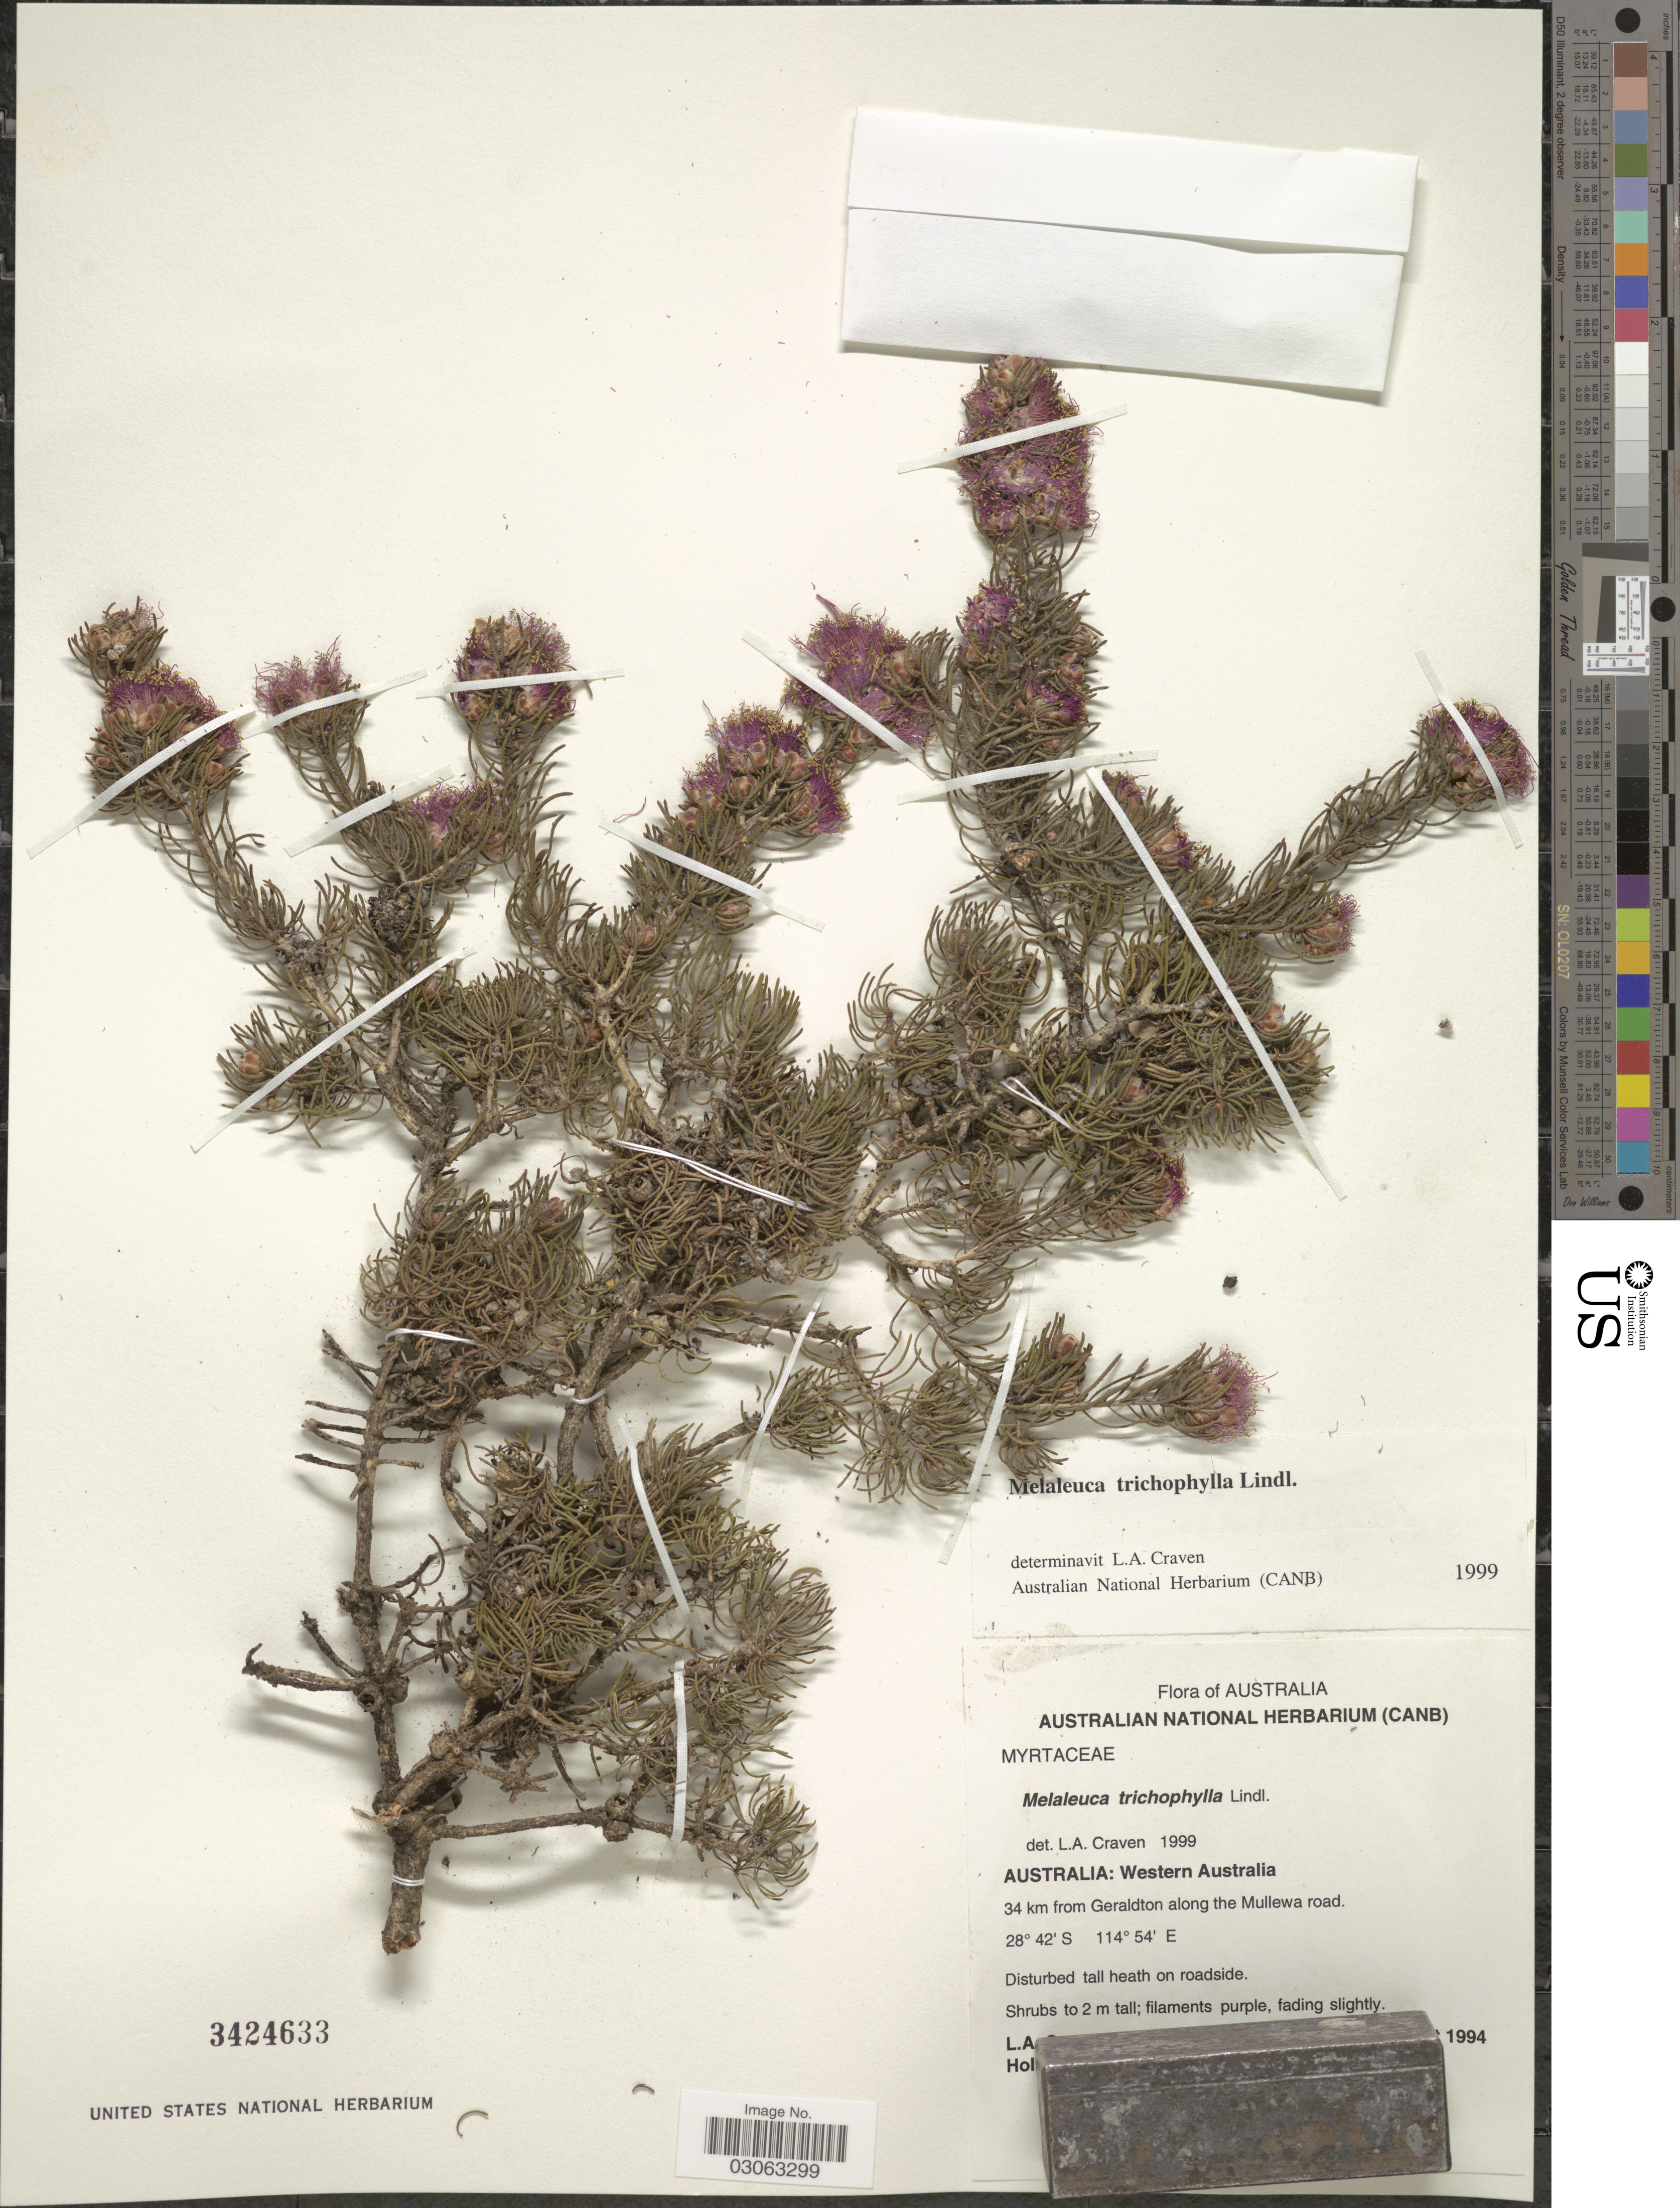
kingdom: Plantae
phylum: Tracheophyta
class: Magnoliopsida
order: Myrtales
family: Myrtaceae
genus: Melaleuca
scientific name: Melaleuca trichophylla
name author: Lindl.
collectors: L. A. Craven, Collector illegible & Hol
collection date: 1994-01-01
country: Australia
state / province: Western Australia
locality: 34 km from Geraldton along the Mullewa road.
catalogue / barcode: US 3424633